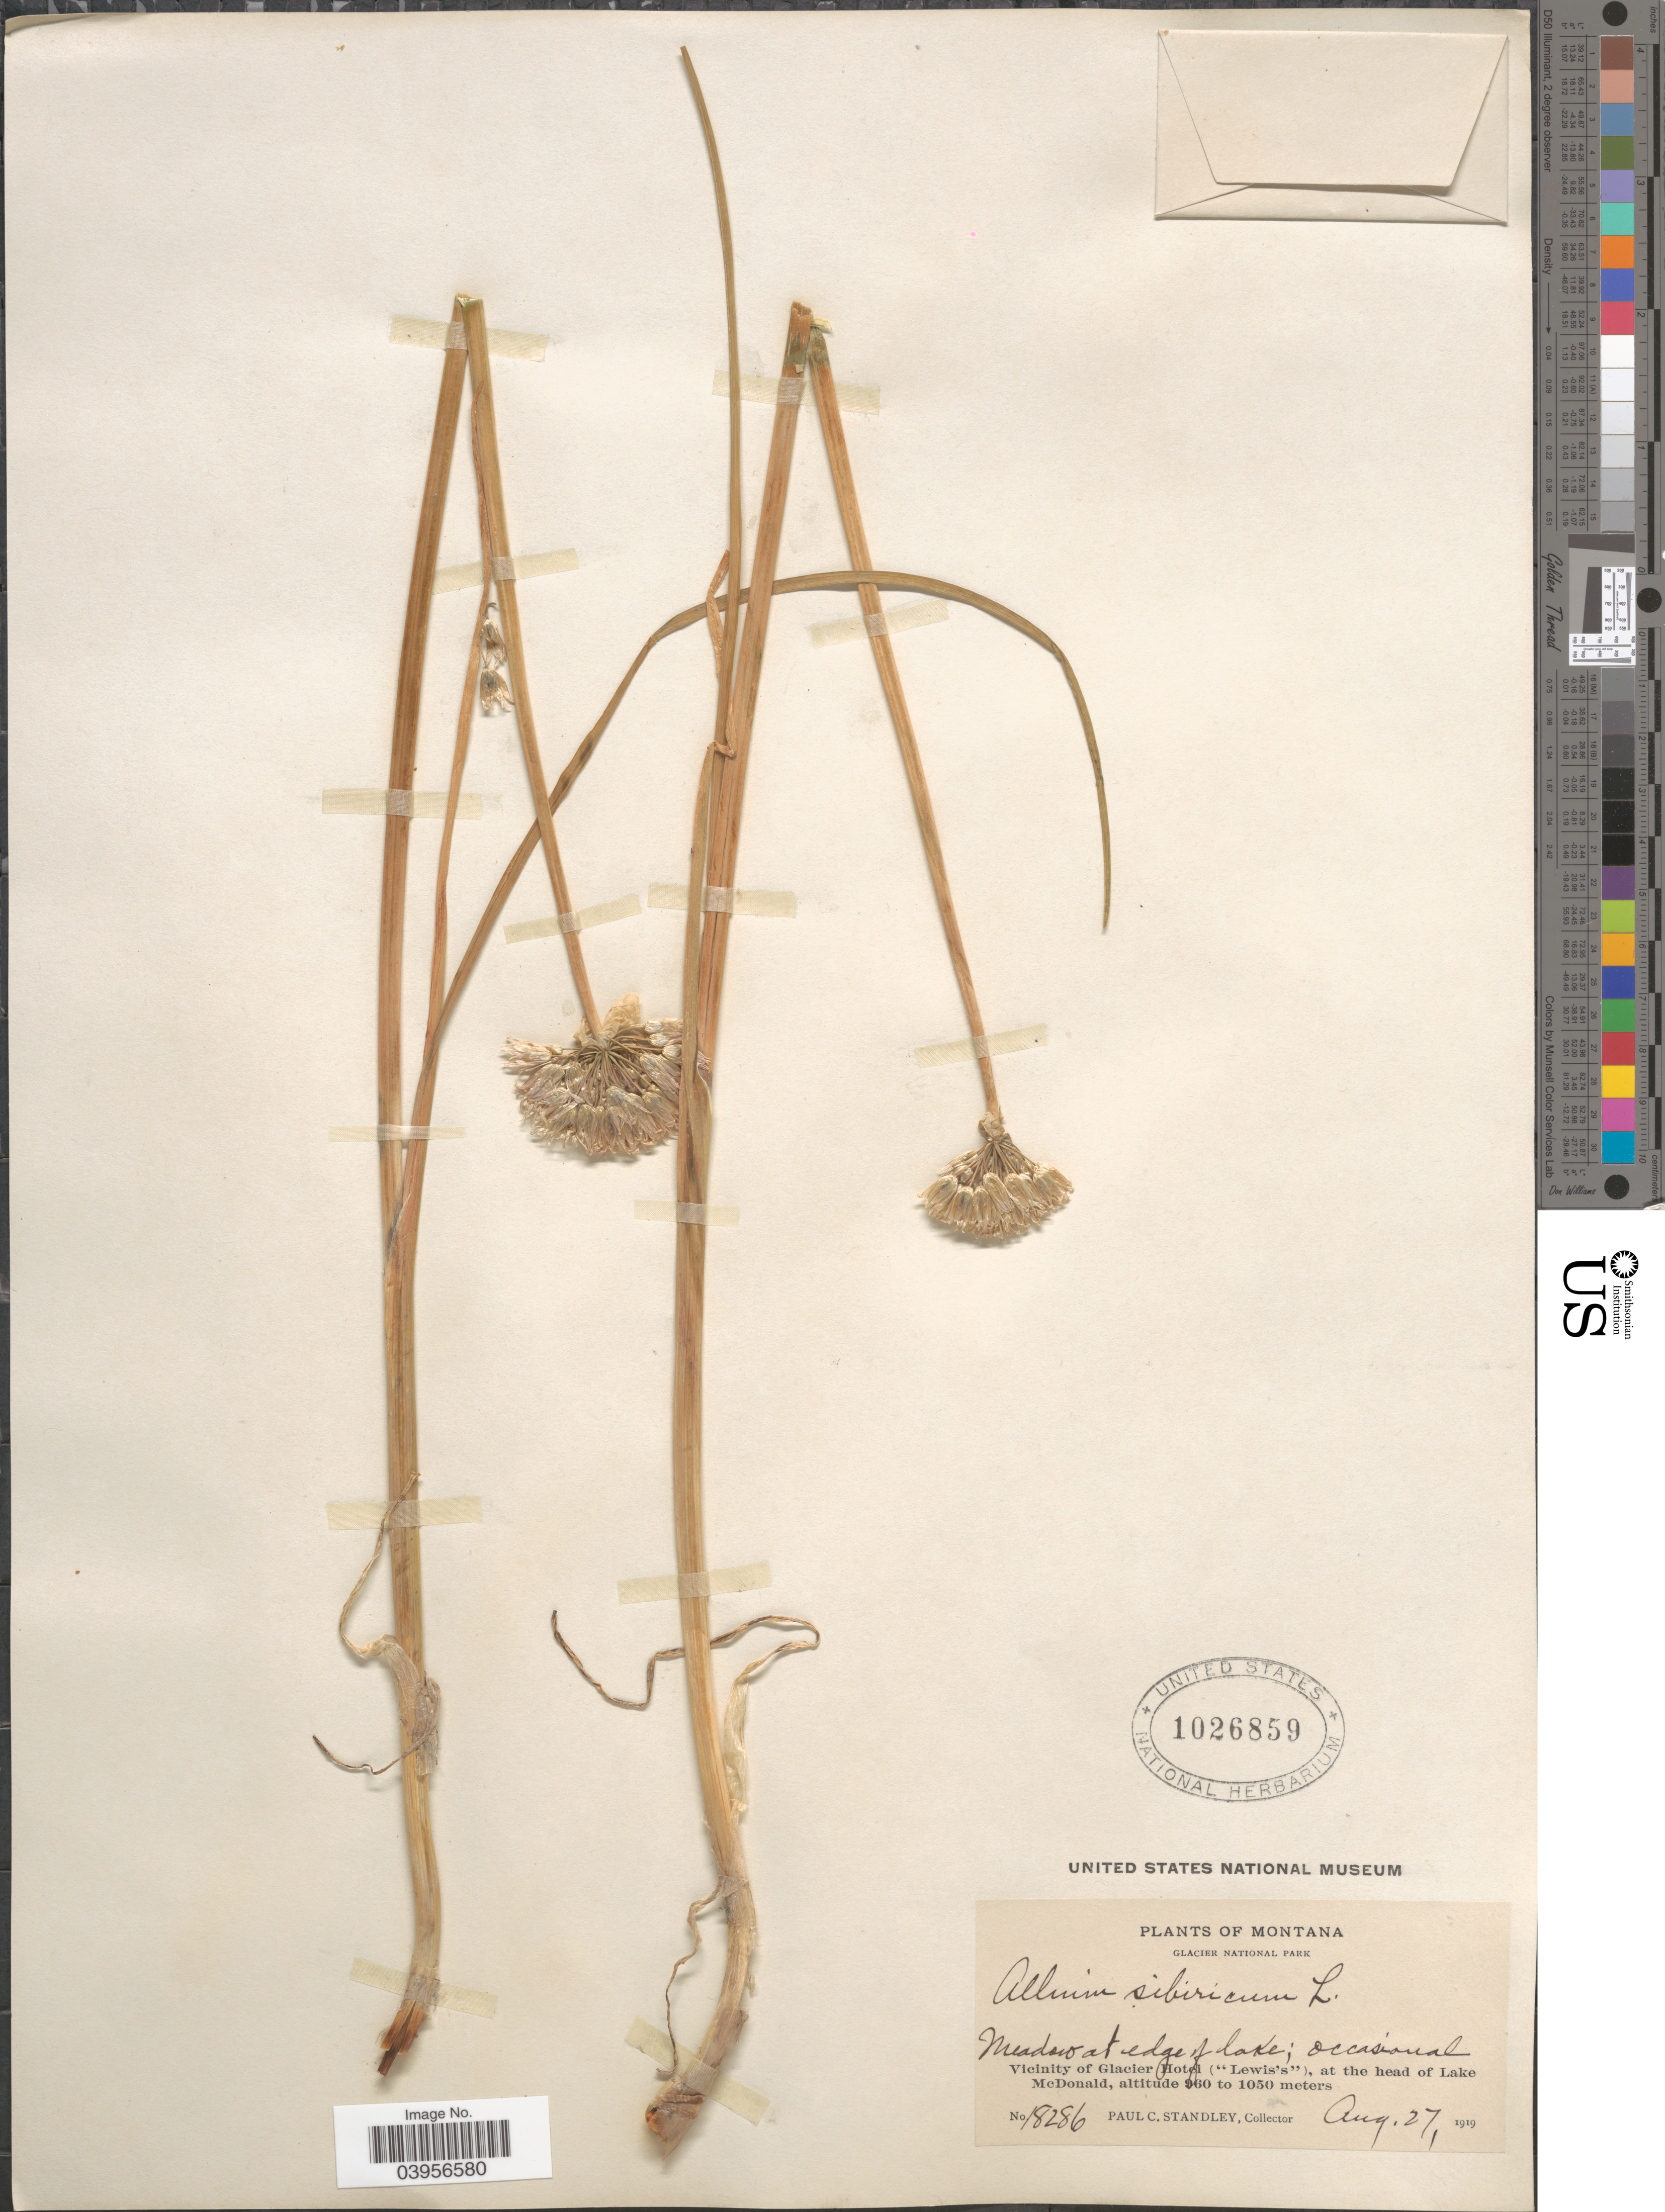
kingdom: Plantae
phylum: Tracheophyta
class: Liliopsida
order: Asparagales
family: Amaryllidaceae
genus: Allium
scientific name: Allium schoenoprasum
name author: L.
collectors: P. C. Standley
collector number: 18286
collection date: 1919-08-27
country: United States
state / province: Montana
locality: Glacier National Park. Meadow at edge of lake. Vicinity of Glacier Hotel ("Lewis's"), at the head of Lake McDonald.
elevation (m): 960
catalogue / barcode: US 1026859